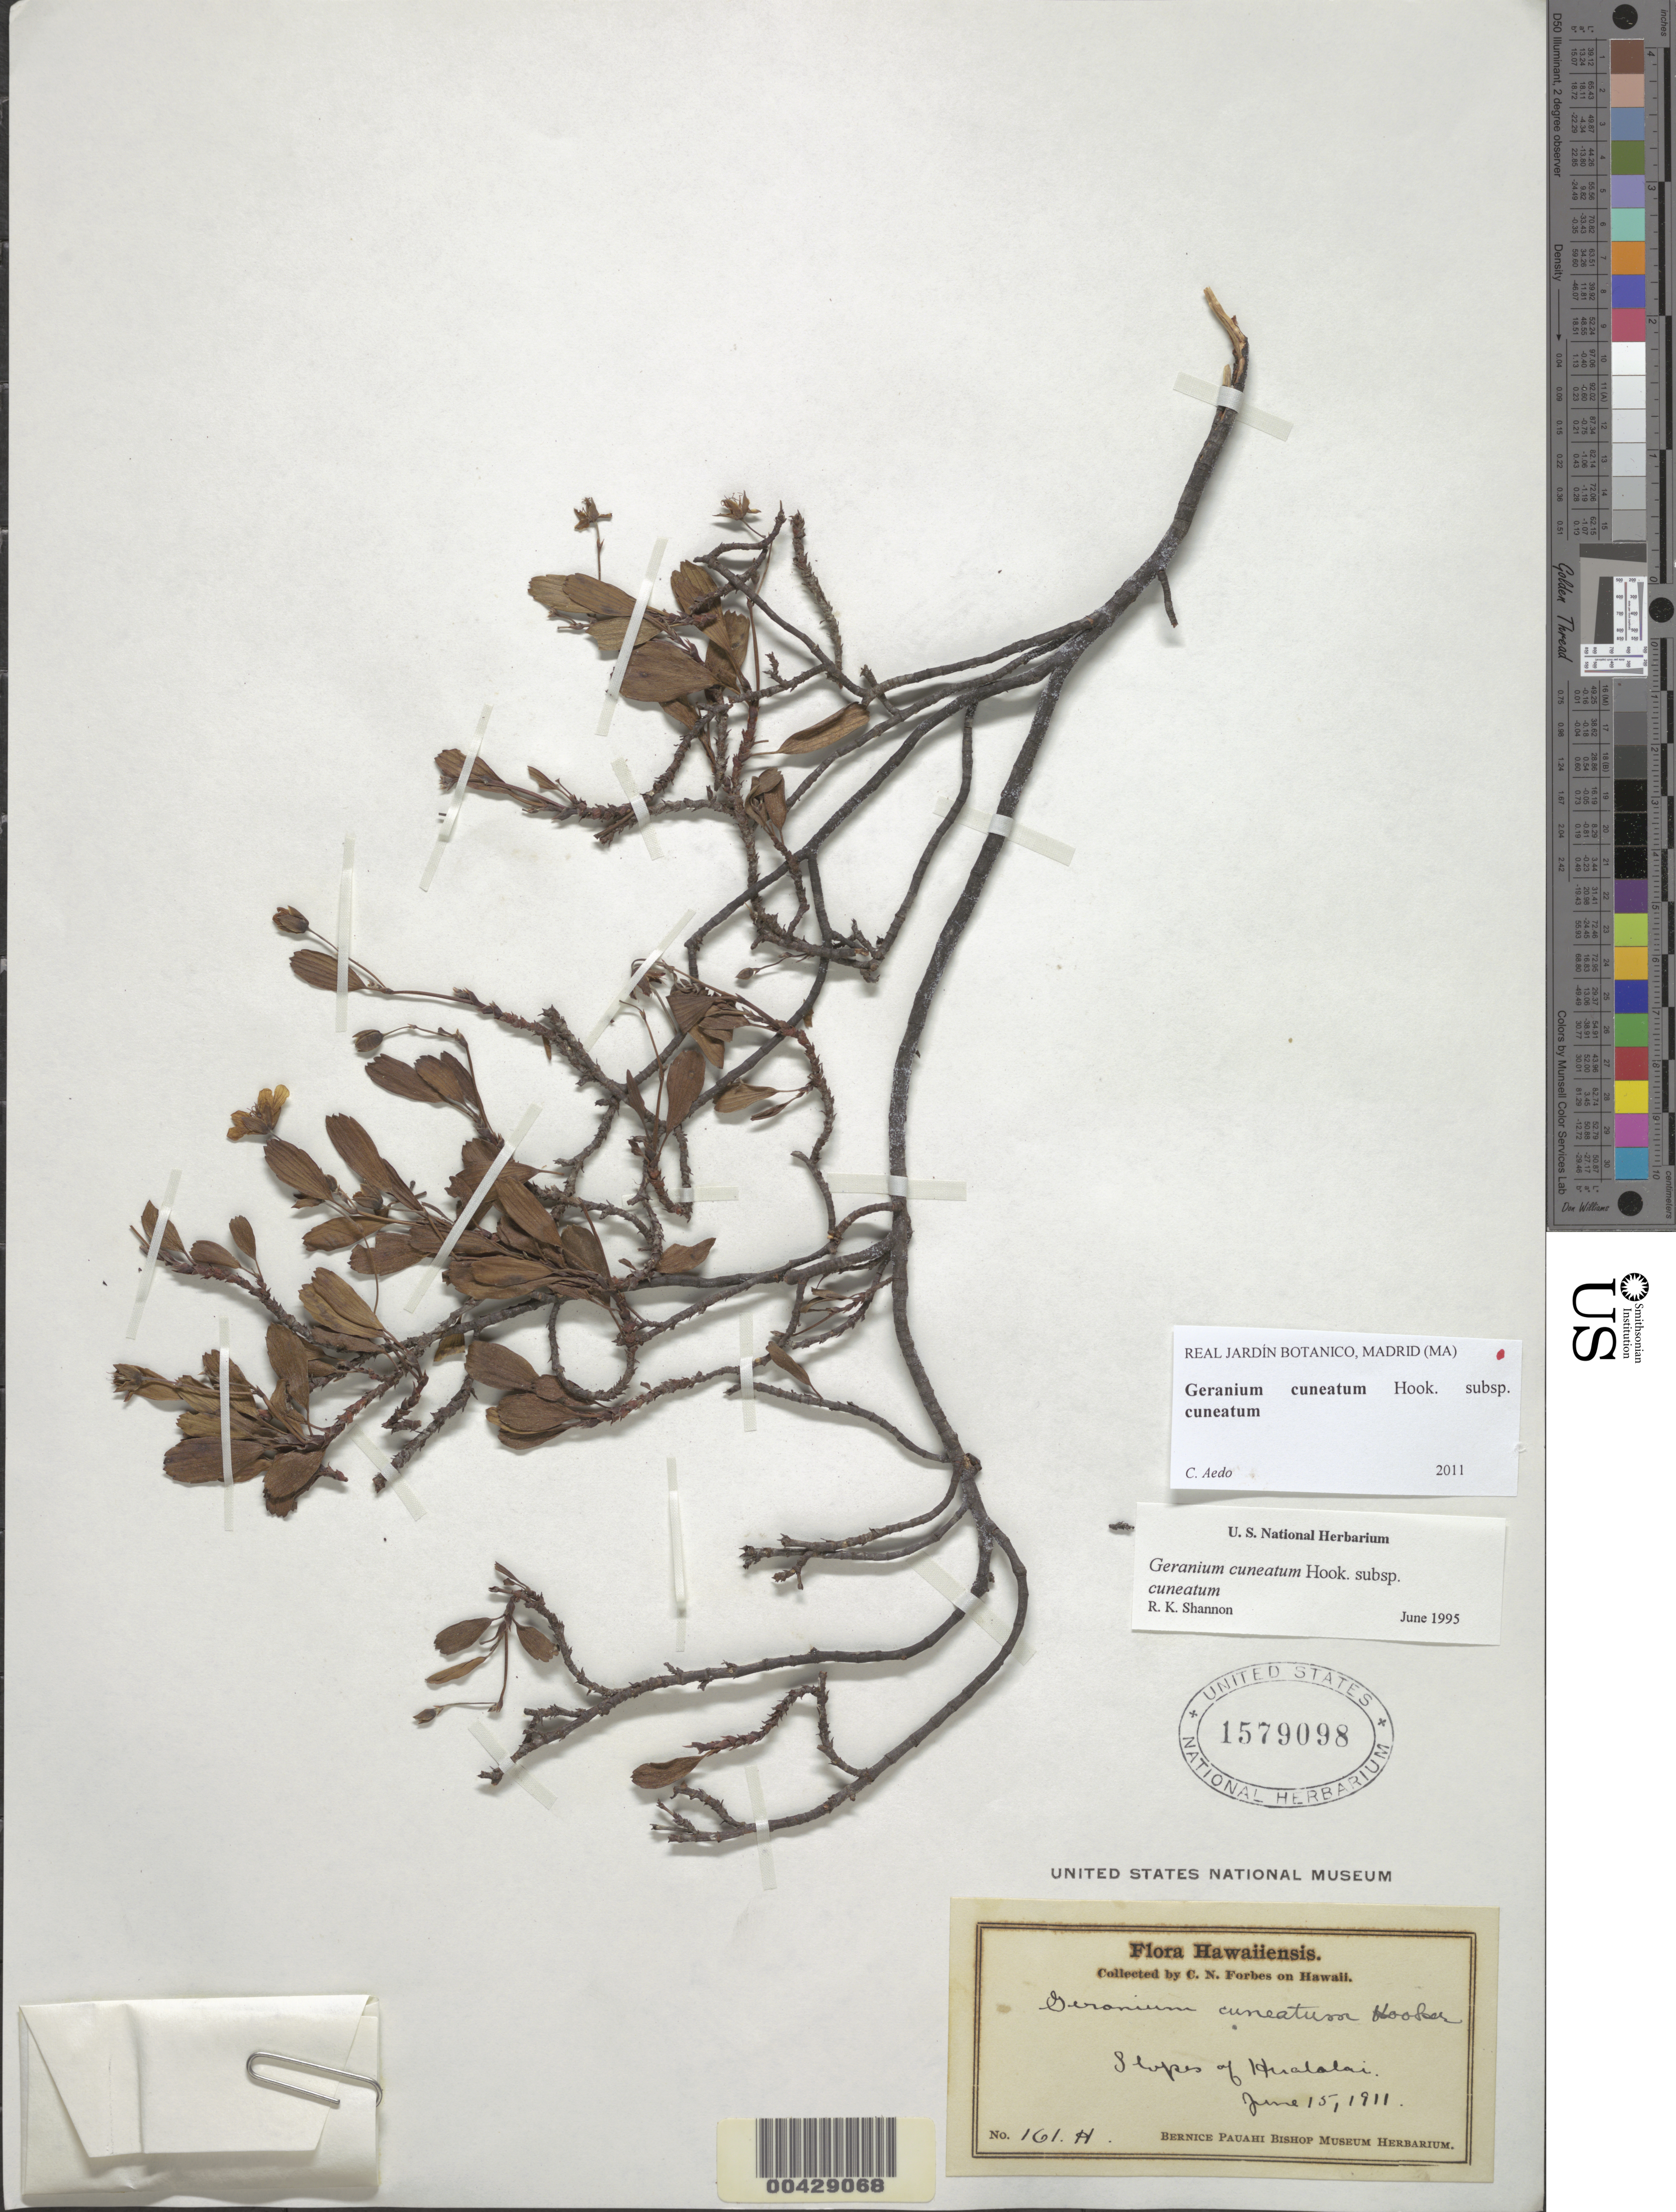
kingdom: Plantae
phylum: Tracheophyta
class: Magnoliopsida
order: Geraniales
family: Geraniaceae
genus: Geranium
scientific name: Geranium cuneatum subsp. cuneatum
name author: Hook.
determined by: Aedo, C.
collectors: C. N. Forbes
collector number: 161.H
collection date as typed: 15 Jun 1911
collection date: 1911-06-15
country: United States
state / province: Hawaii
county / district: Hawaii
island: Hawaii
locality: Slopes of Hualalai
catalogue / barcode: US 1579098